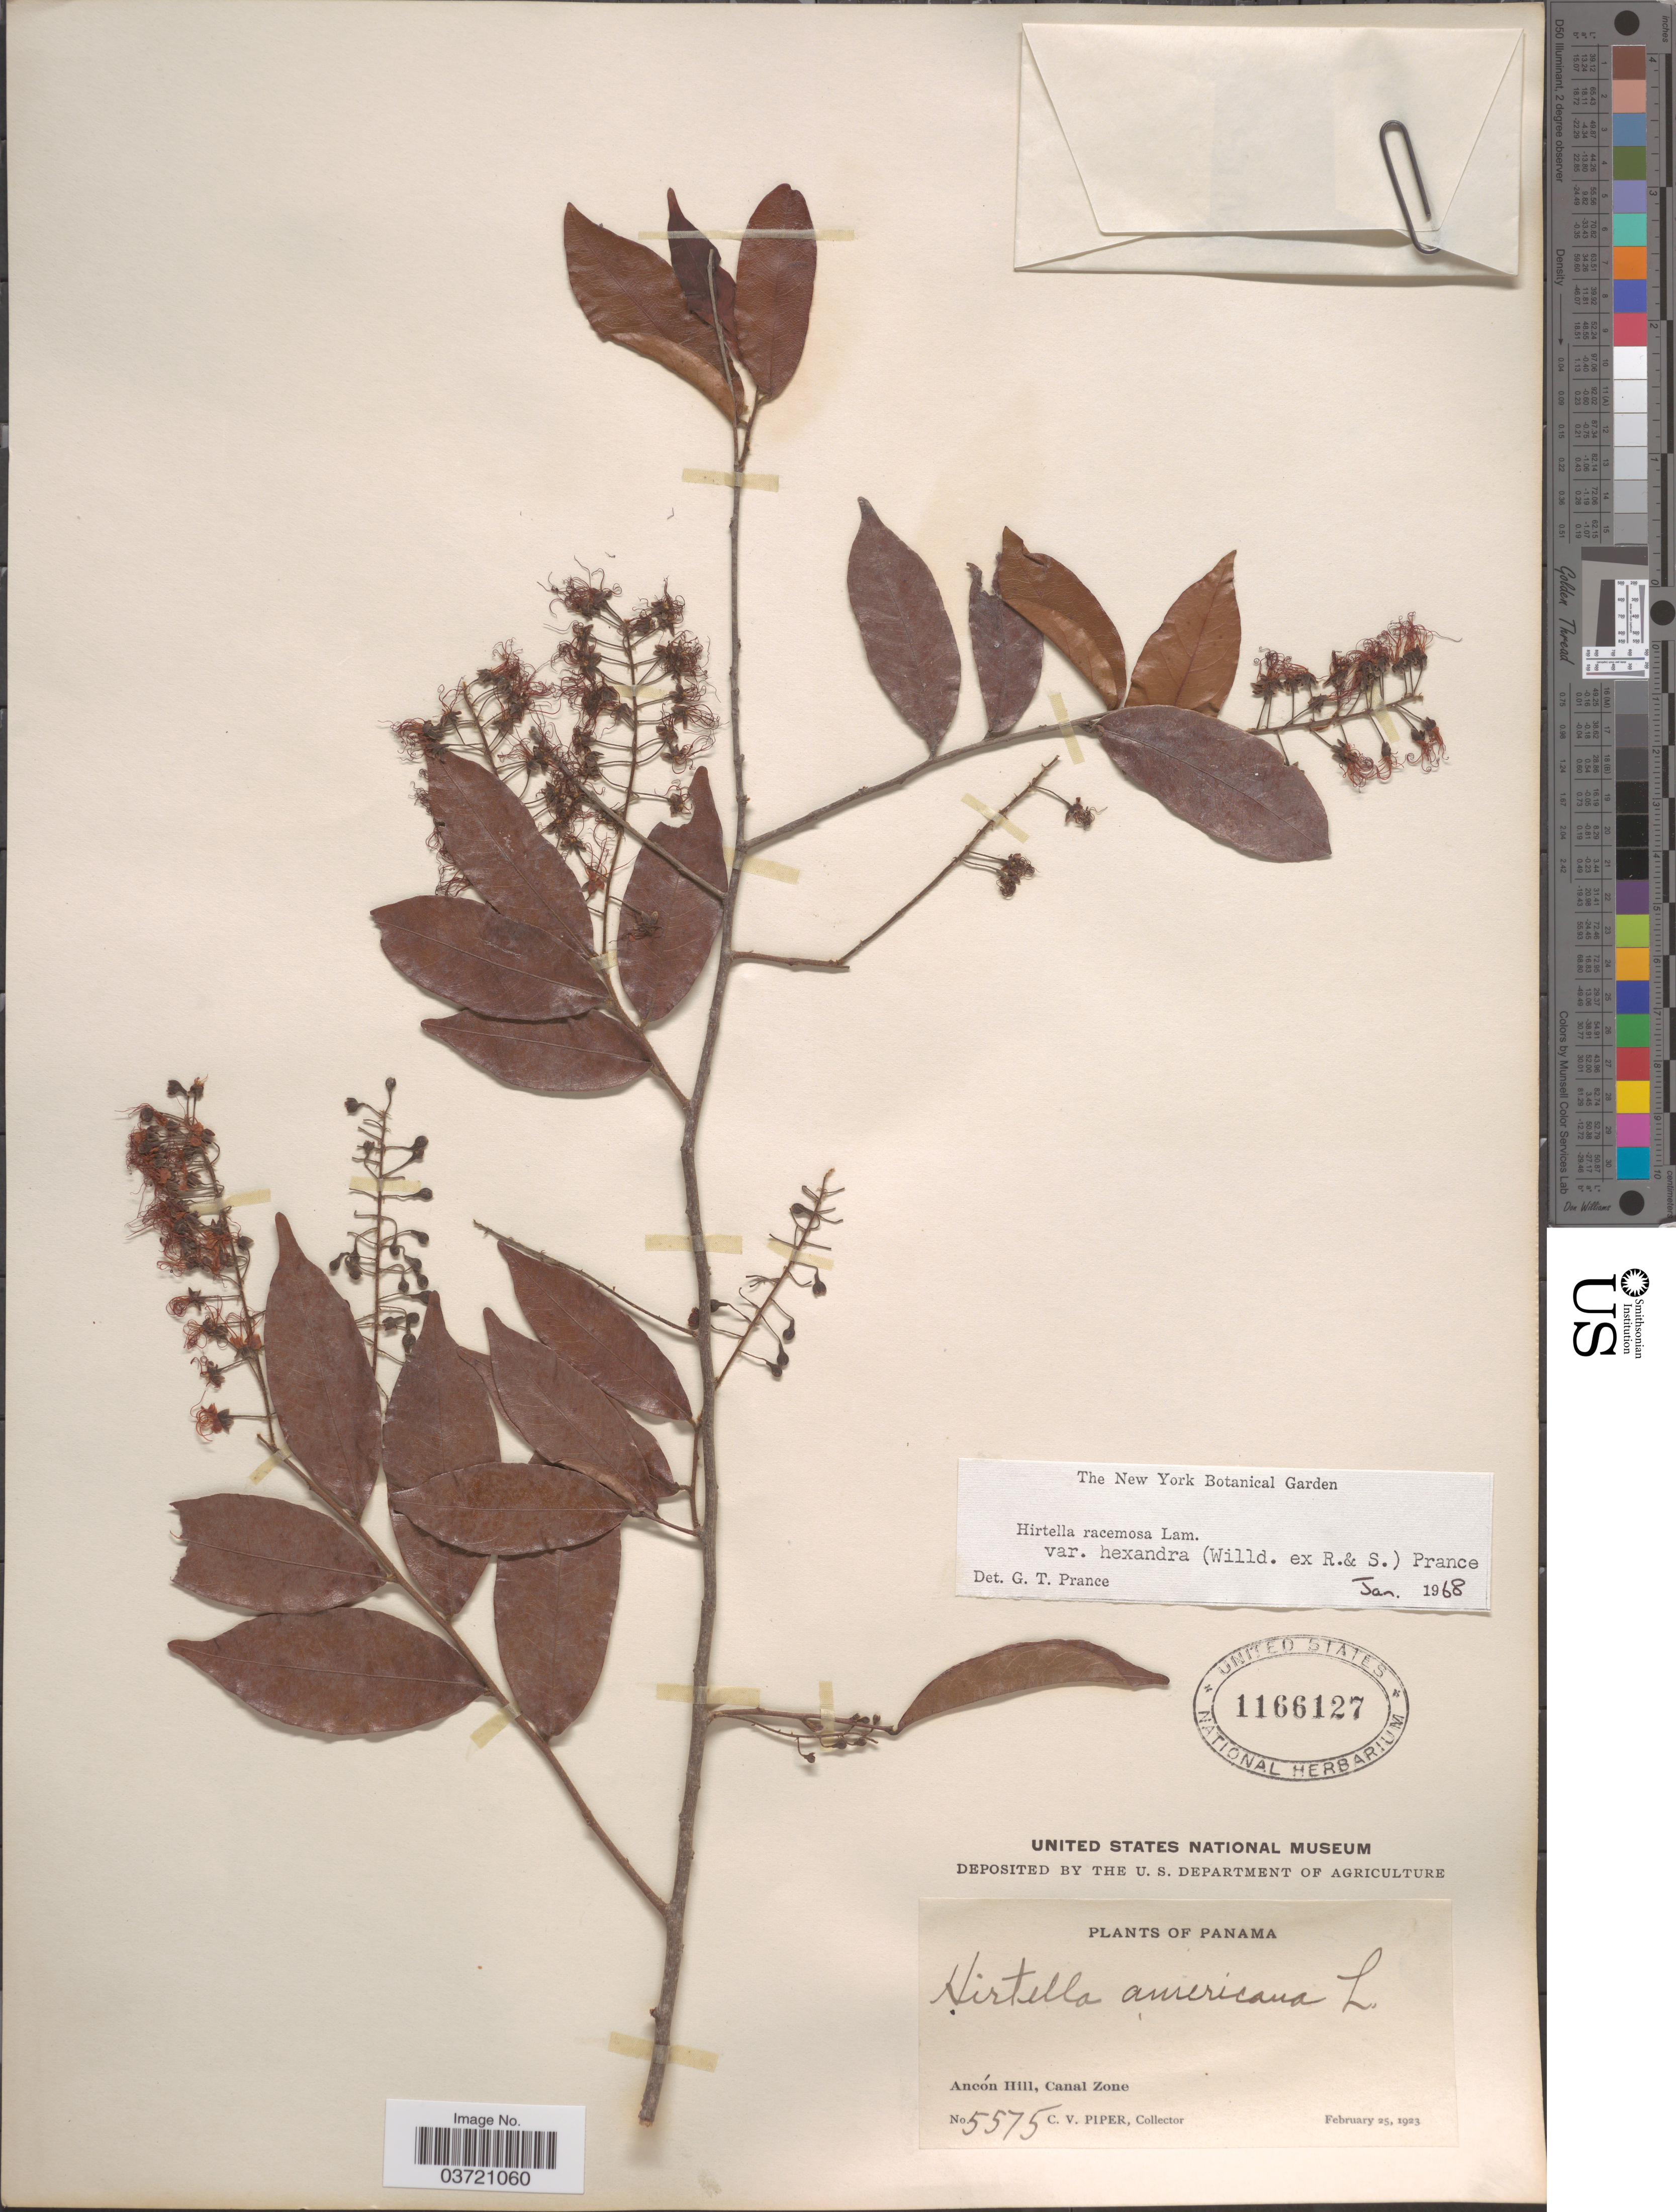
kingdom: Plantae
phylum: Tracheophyta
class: Magnoliopsida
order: Malpighiales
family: Chrysobalanaceae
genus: Hirtella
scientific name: Hirtella racemosa var. hexandra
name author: (Willd. ex Roem. & Schult.) Prance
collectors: C. V. Piper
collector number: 5575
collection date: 1923-02-25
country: Panama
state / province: Colón / Panamá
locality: Ancón Hill, Canal Zone.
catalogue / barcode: US 1166127